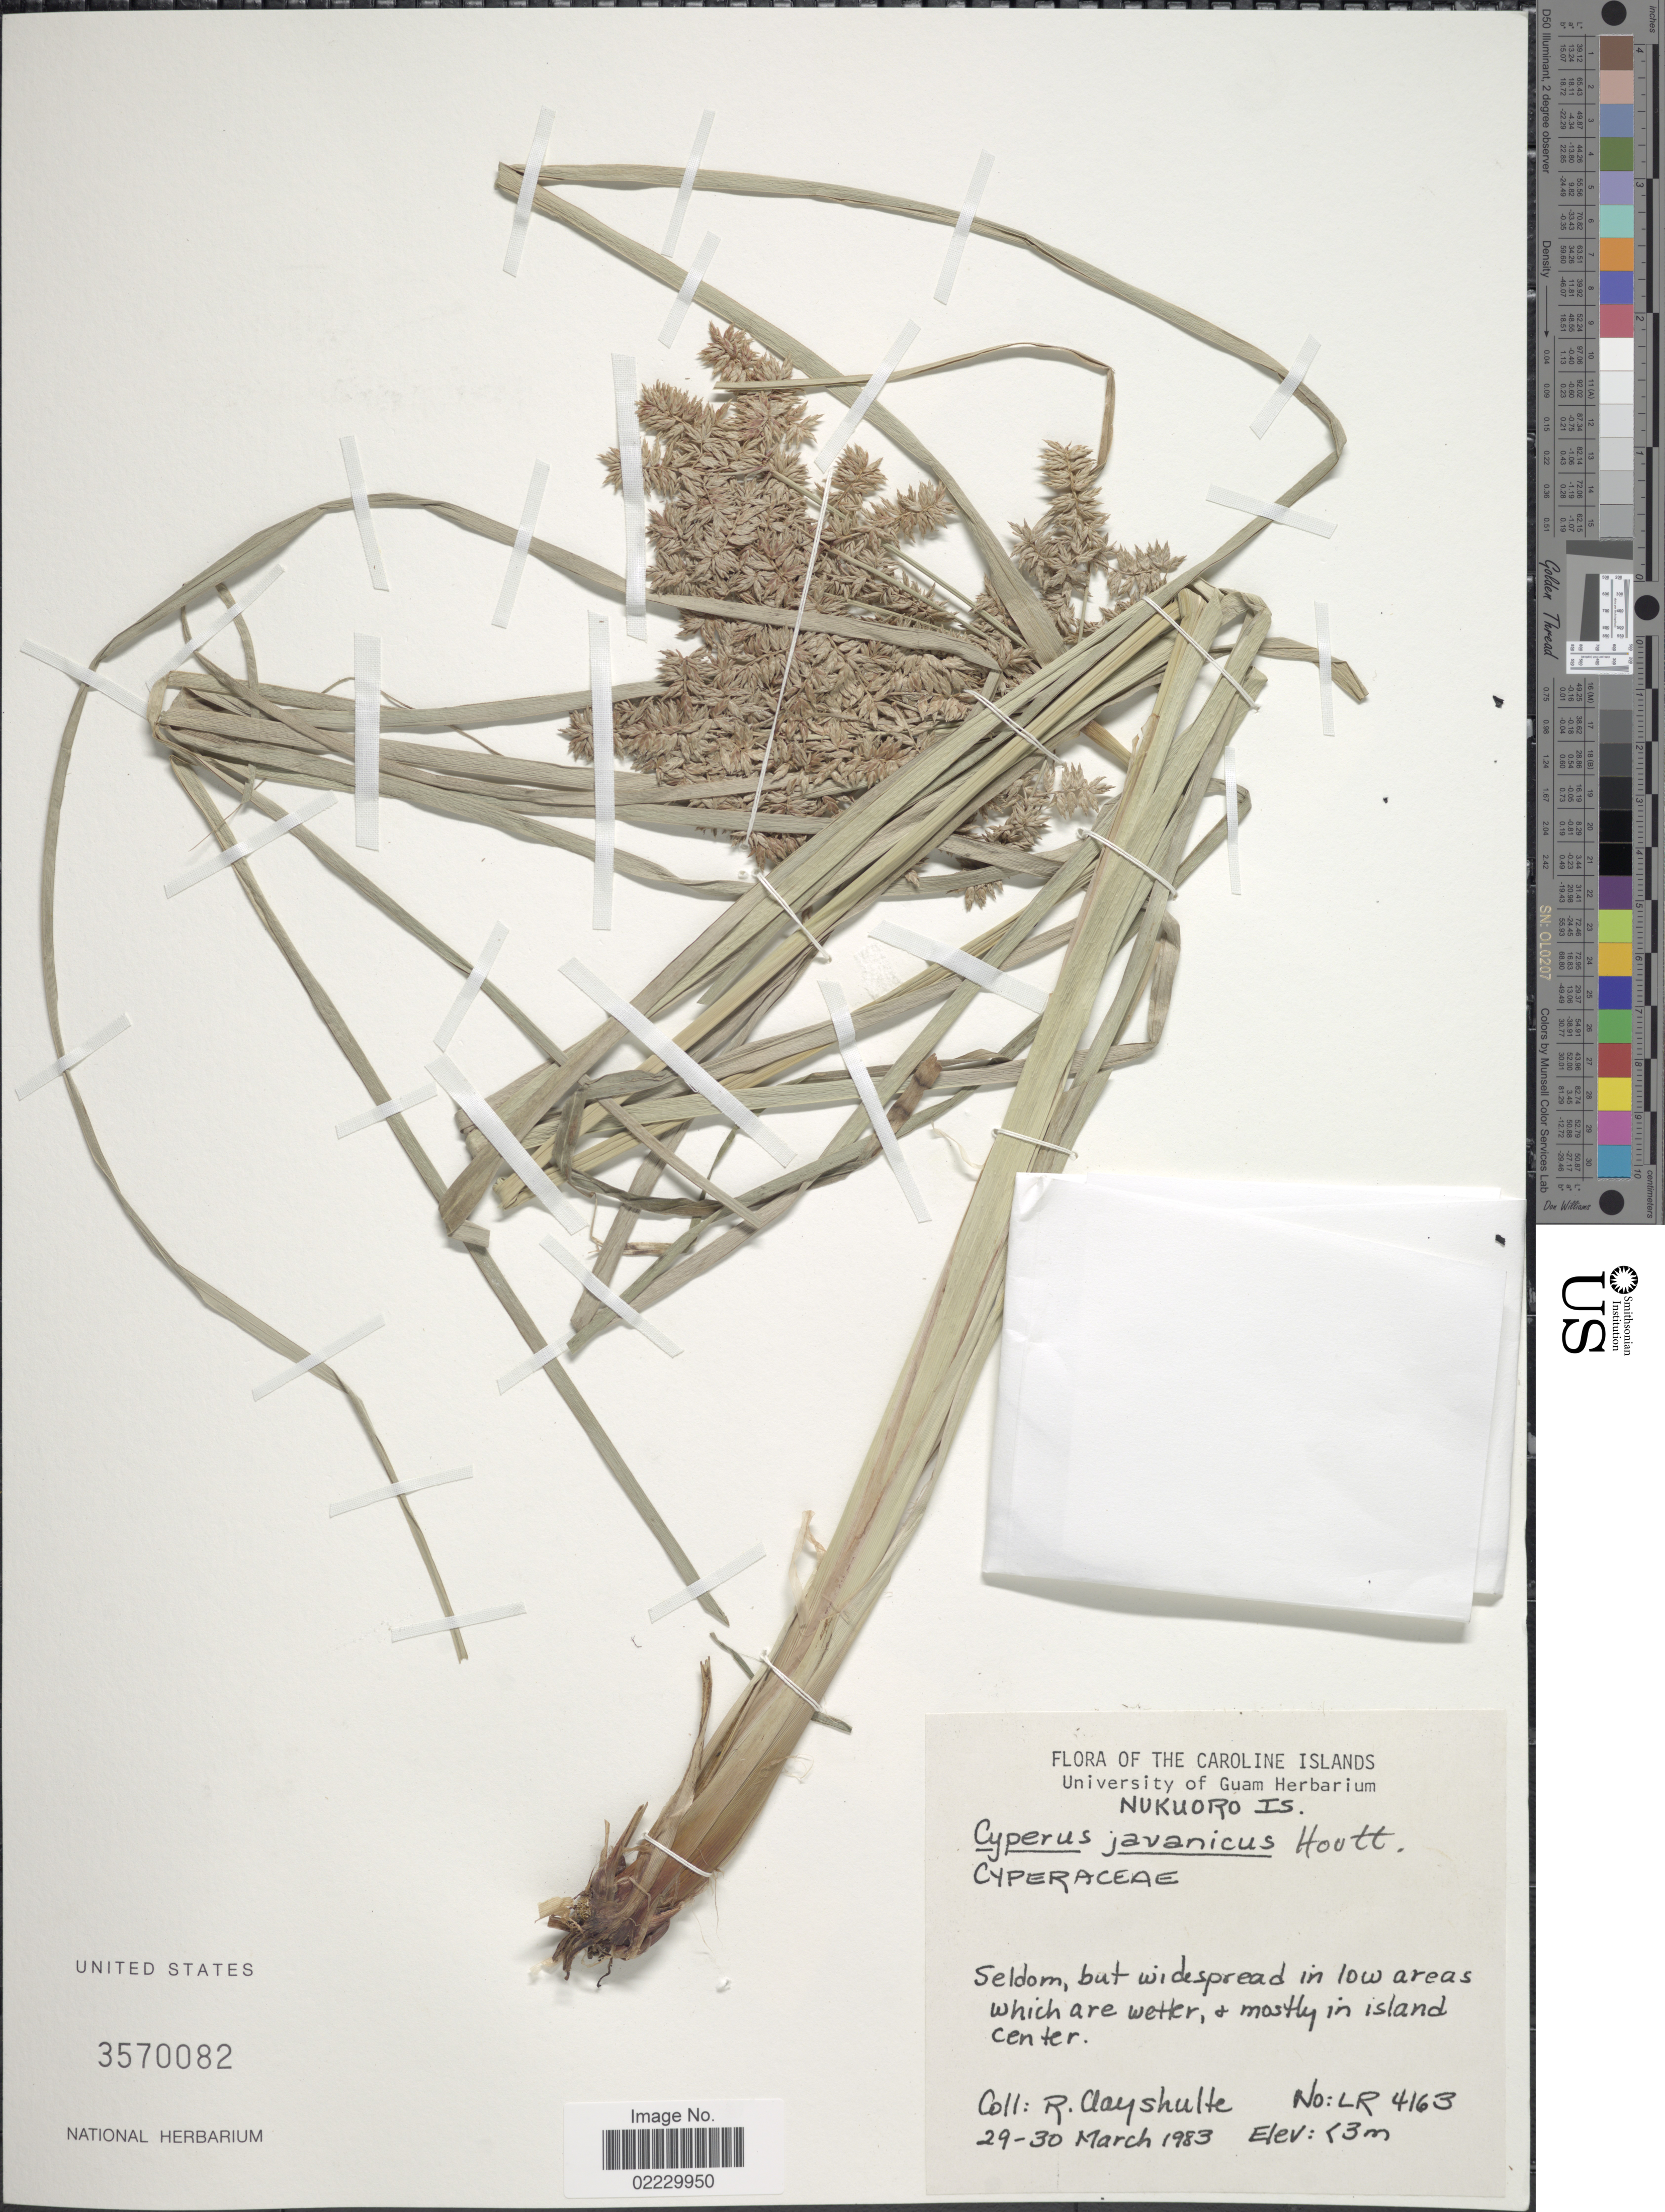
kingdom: Plantae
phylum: Tracheophyta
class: Liliopsida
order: Poales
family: Cyperaceae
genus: Cyperus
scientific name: Cyperus javanicus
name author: Houtt.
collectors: R. Clayshulte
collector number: LR 4163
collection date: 1983-03-29/1983-03-30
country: Micronesia, Federated States of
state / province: Pohnpei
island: Nukuoro Atoll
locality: Nukuoro Is. Caroline Islands.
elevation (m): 3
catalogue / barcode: US 3570082